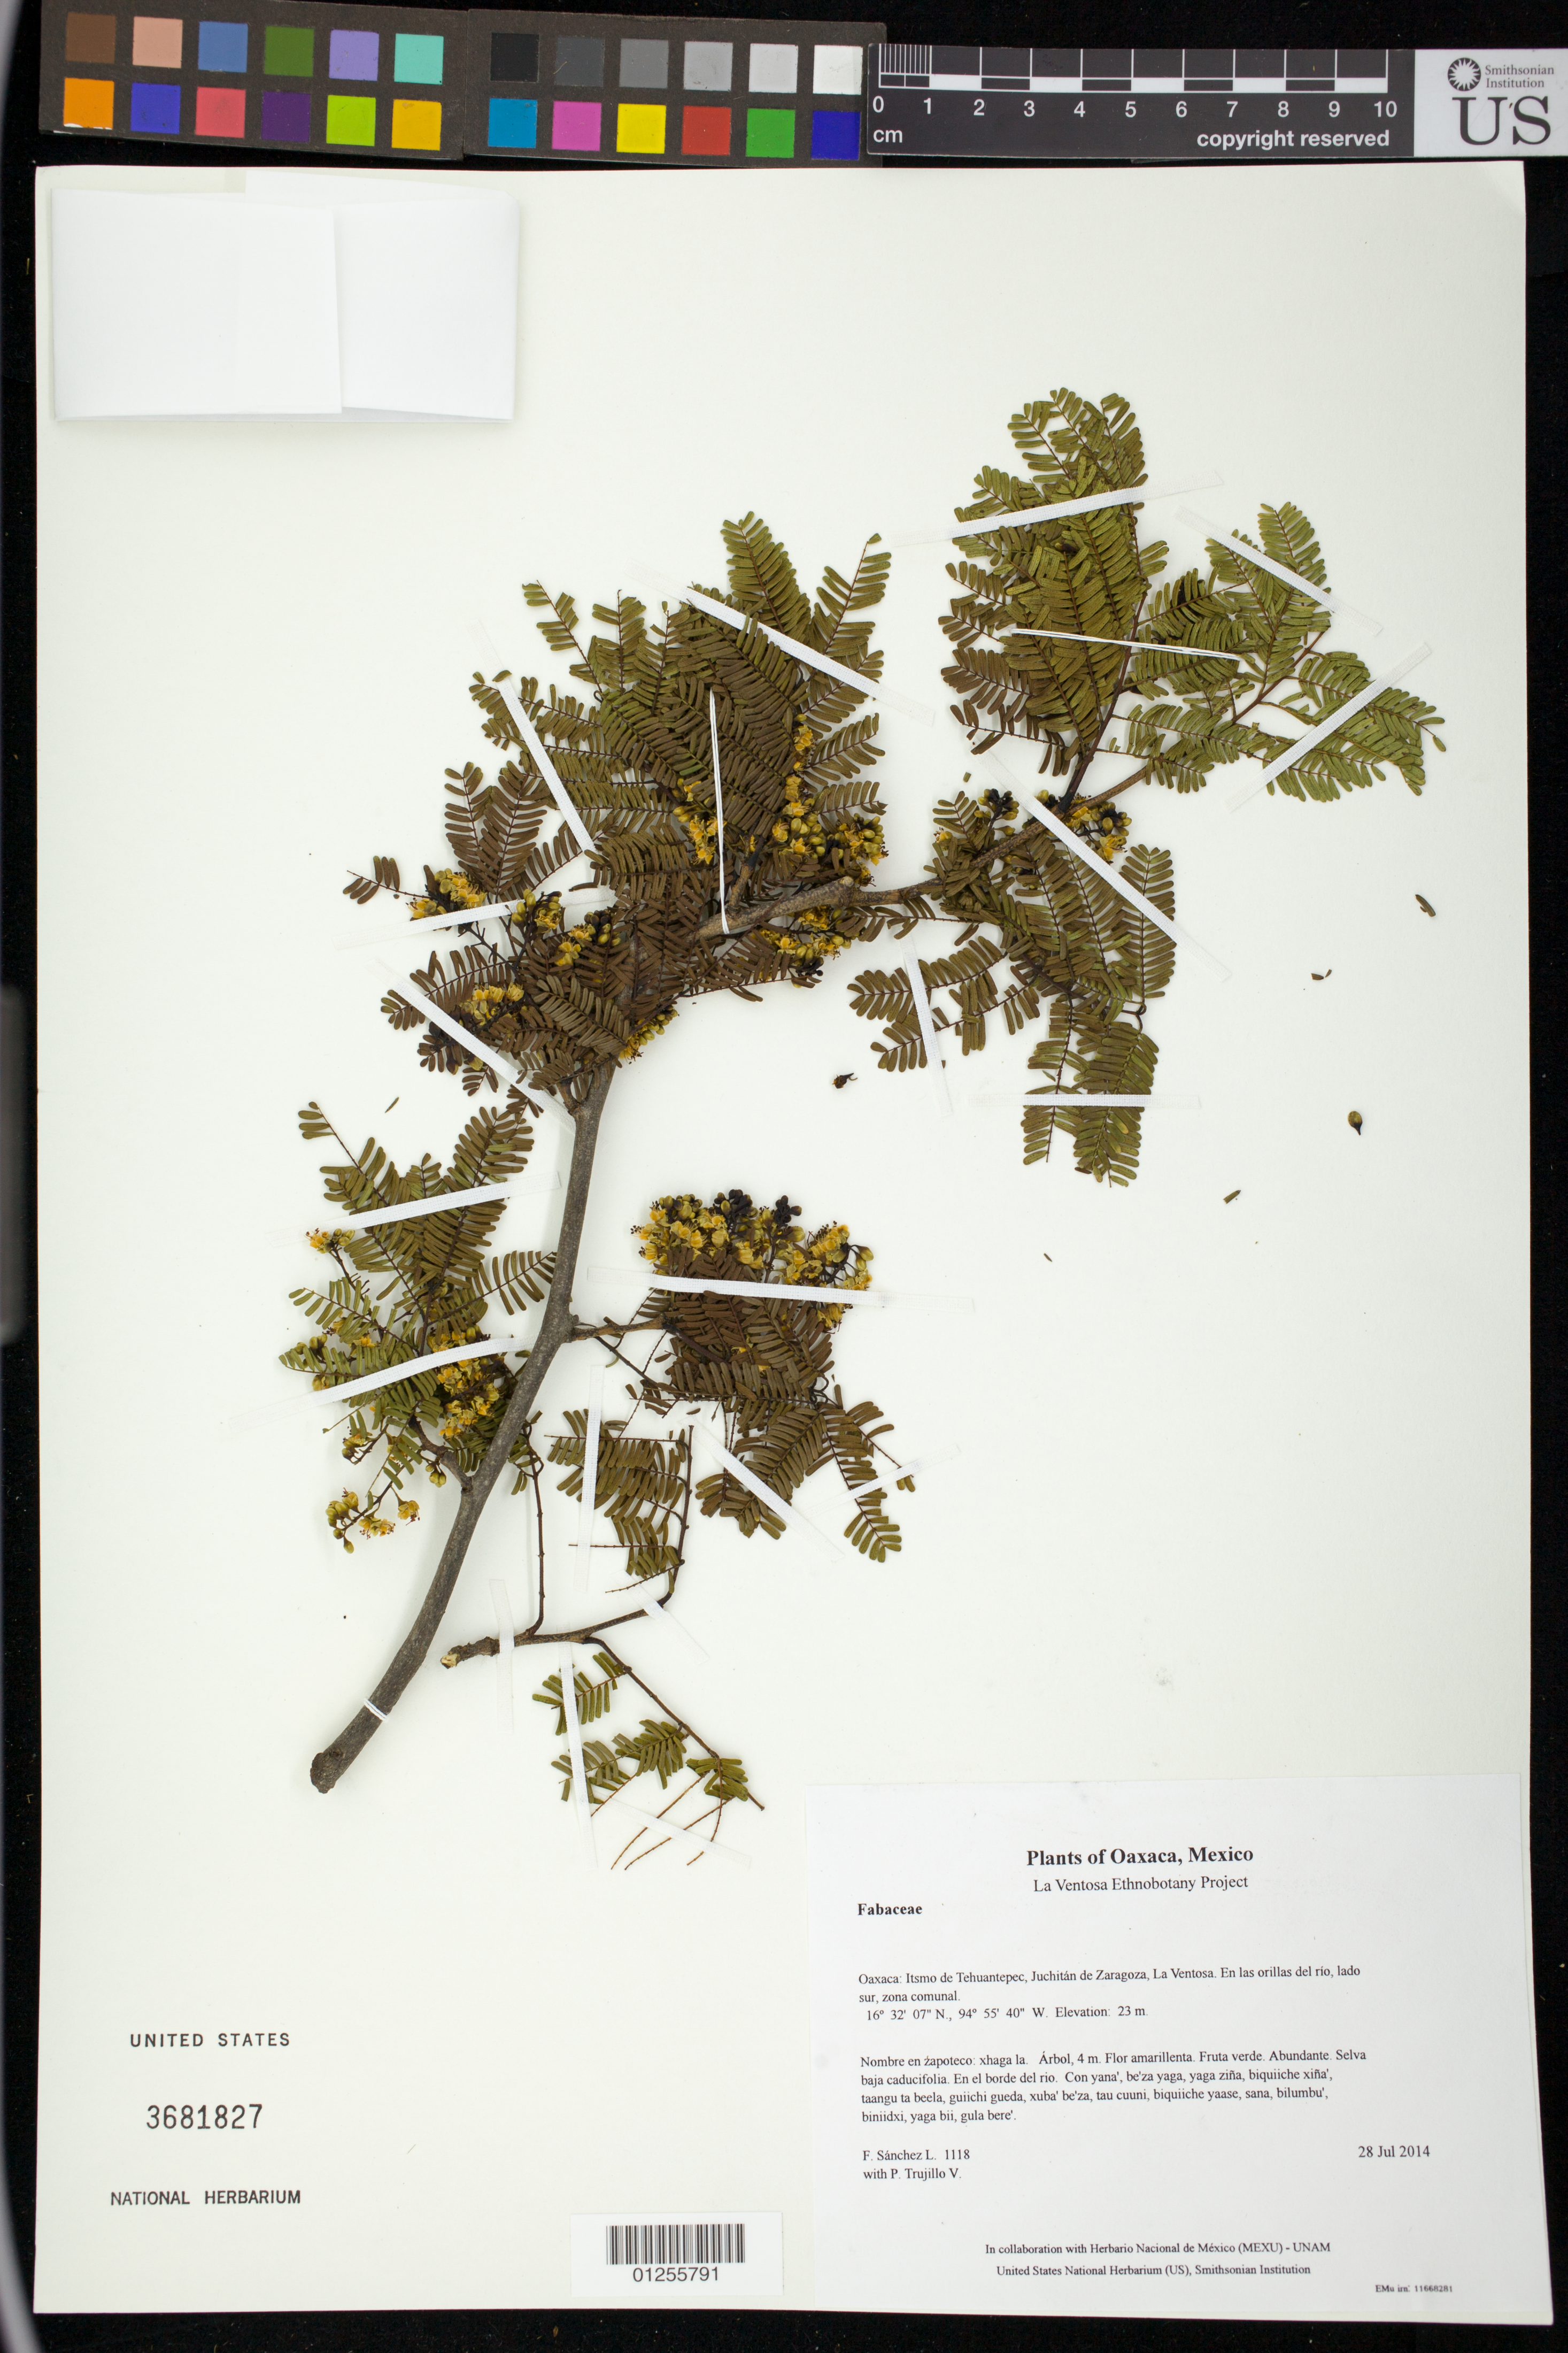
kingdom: Plantae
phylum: Tracheophyta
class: Magnoliopsida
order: Fabales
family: Fabaceae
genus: Libidibia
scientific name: Libidibia coriaria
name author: (Jacq.) Schltdl.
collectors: F. Sánchez L. & P. Trujillo V.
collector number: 1118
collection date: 2014-07-28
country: Mexico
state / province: Oaxaca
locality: Itsmo de Tehuantepec, Juchitán de Zaragoza, La Ventosa. En las orillas del río, lado sur, zona comunal.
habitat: Selva baja caducifolia. En el borde del rio.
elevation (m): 23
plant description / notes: JEBOT, MEXU, SERO, US; Yaga. 4 m. Guie' naguchi ga. Cuaananaxhi naga'. Stale.; cascalote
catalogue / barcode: US 3681827